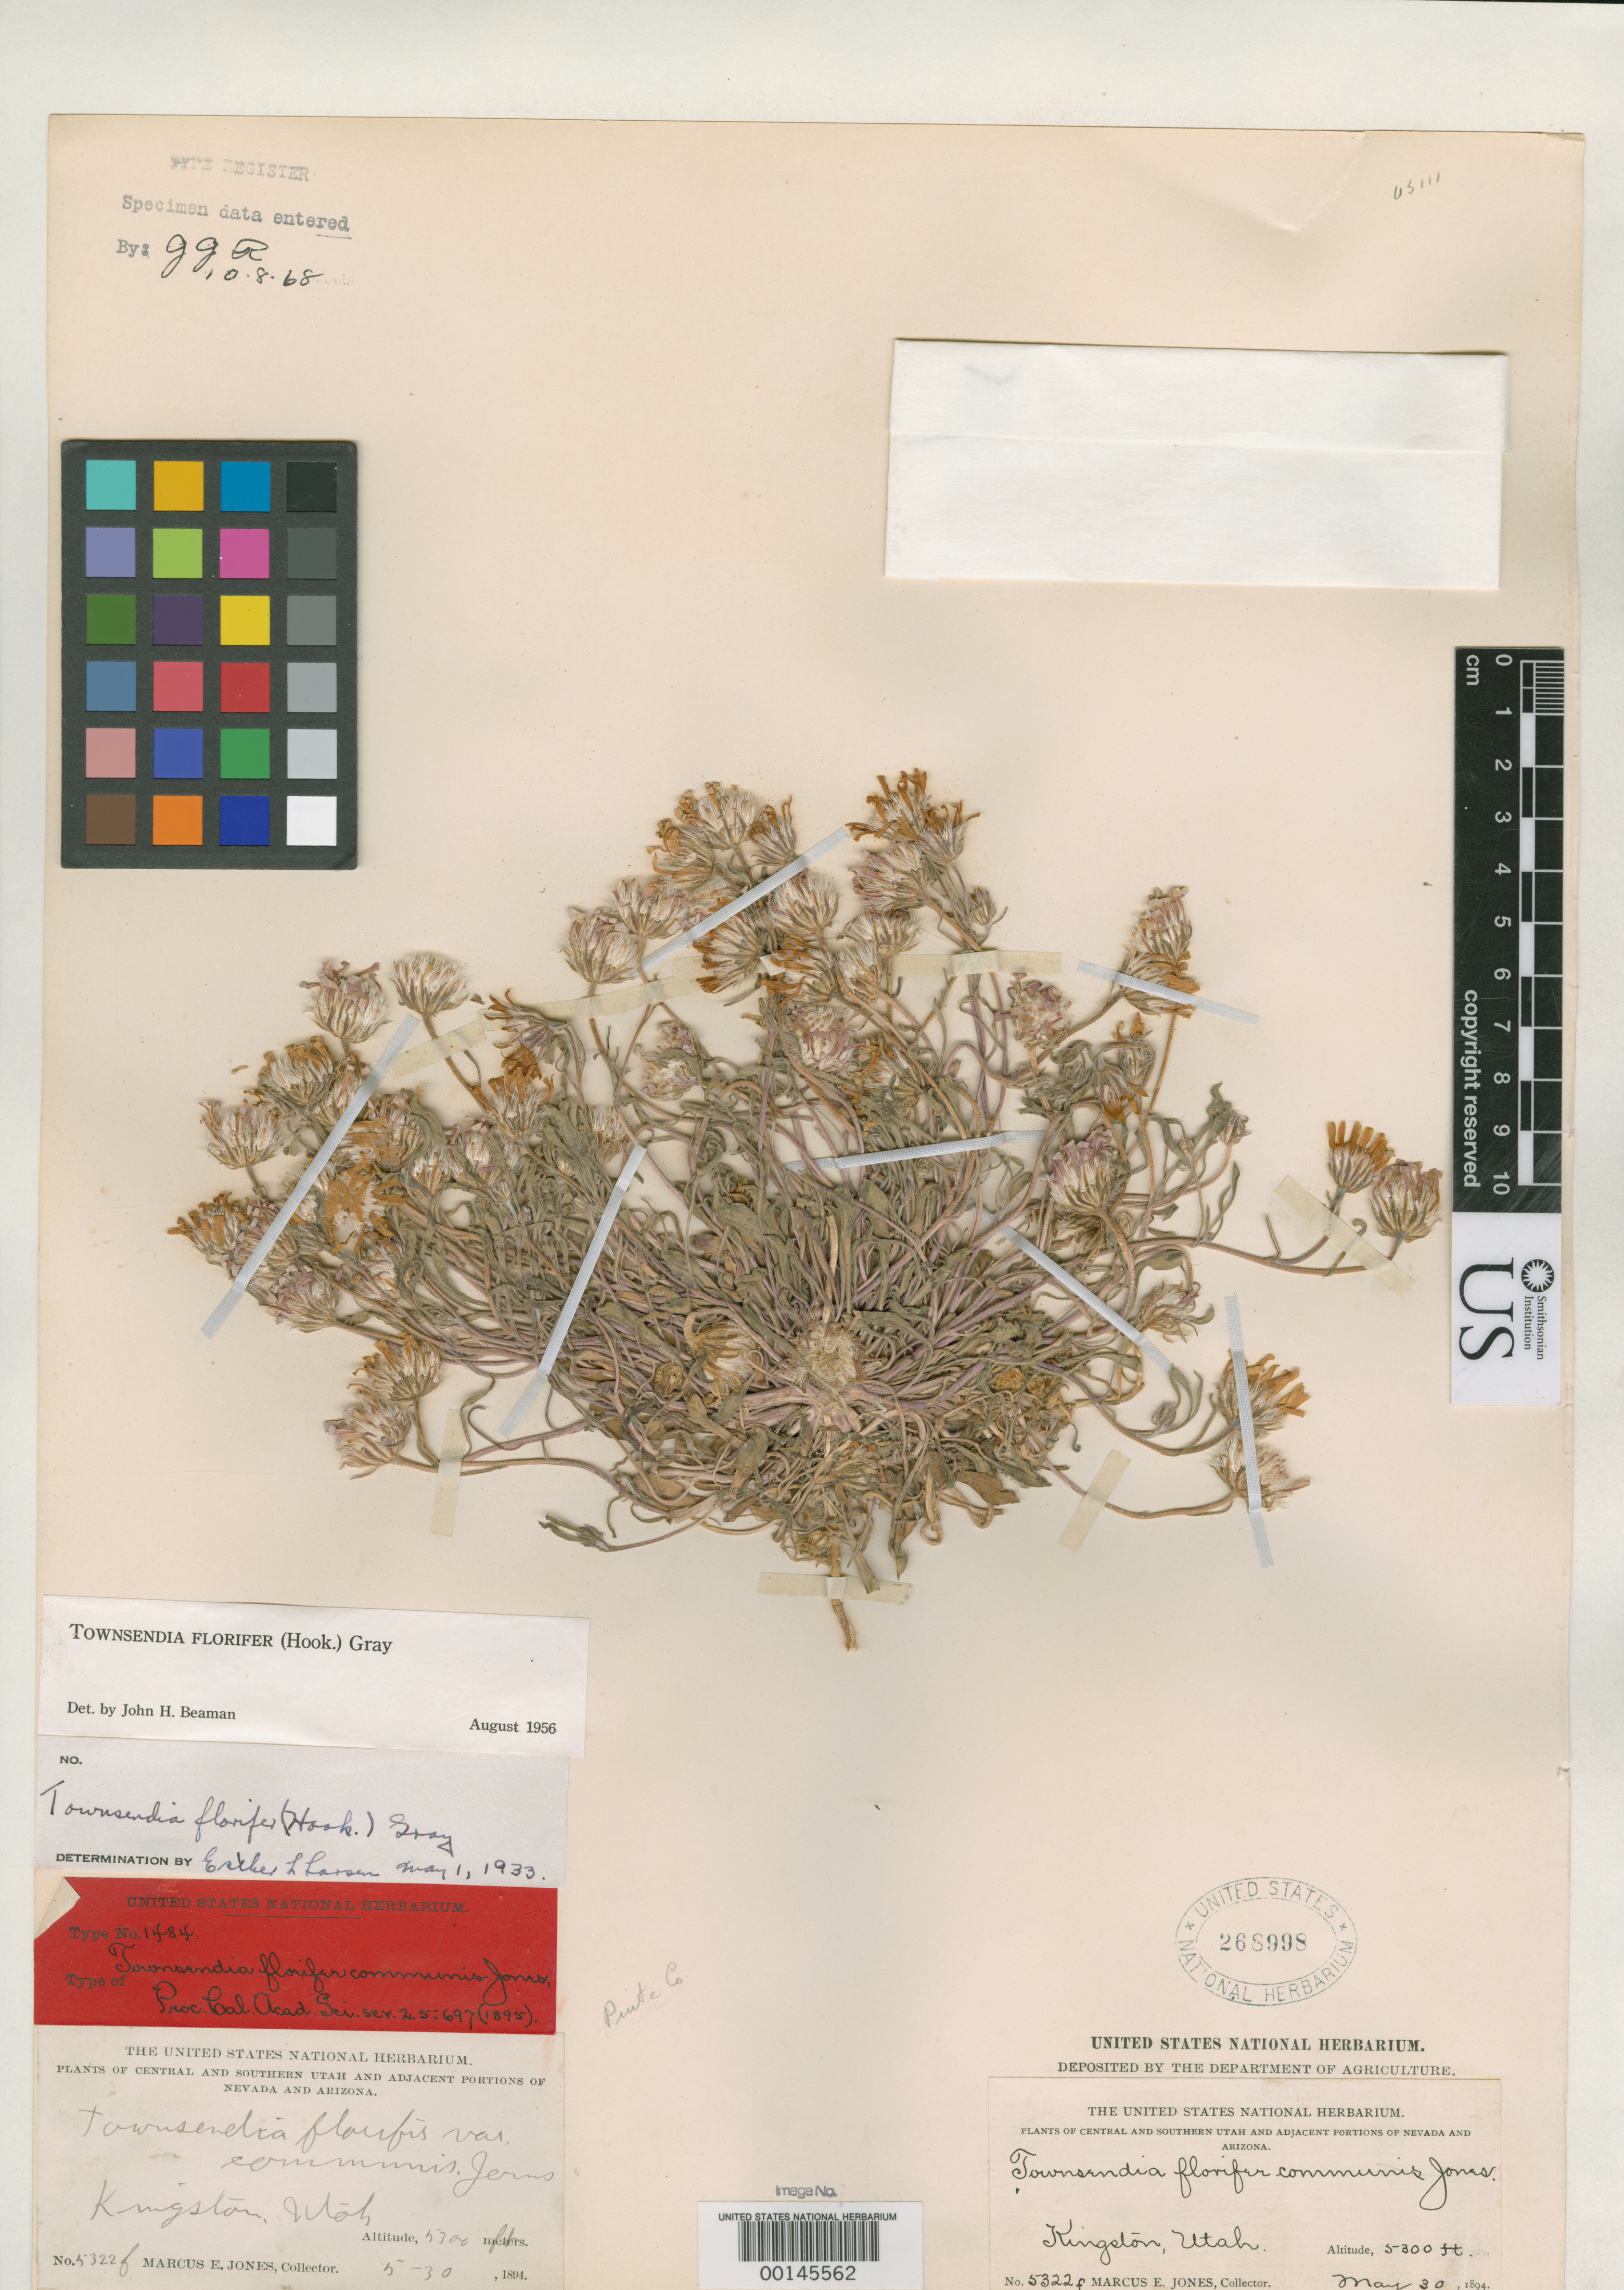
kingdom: Plantae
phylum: Tracheophyta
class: Magnoliopsida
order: Asterales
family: Asteraceae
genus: Townsendia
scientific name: Townsendia florifer var. communis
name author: M.E. Jones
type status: Isotype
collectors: M. E. Jones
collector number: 5322f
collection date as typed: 30 May 1894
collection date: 1894-05-30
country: United States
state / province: Utah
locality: Kingston.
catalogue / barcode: US 268998